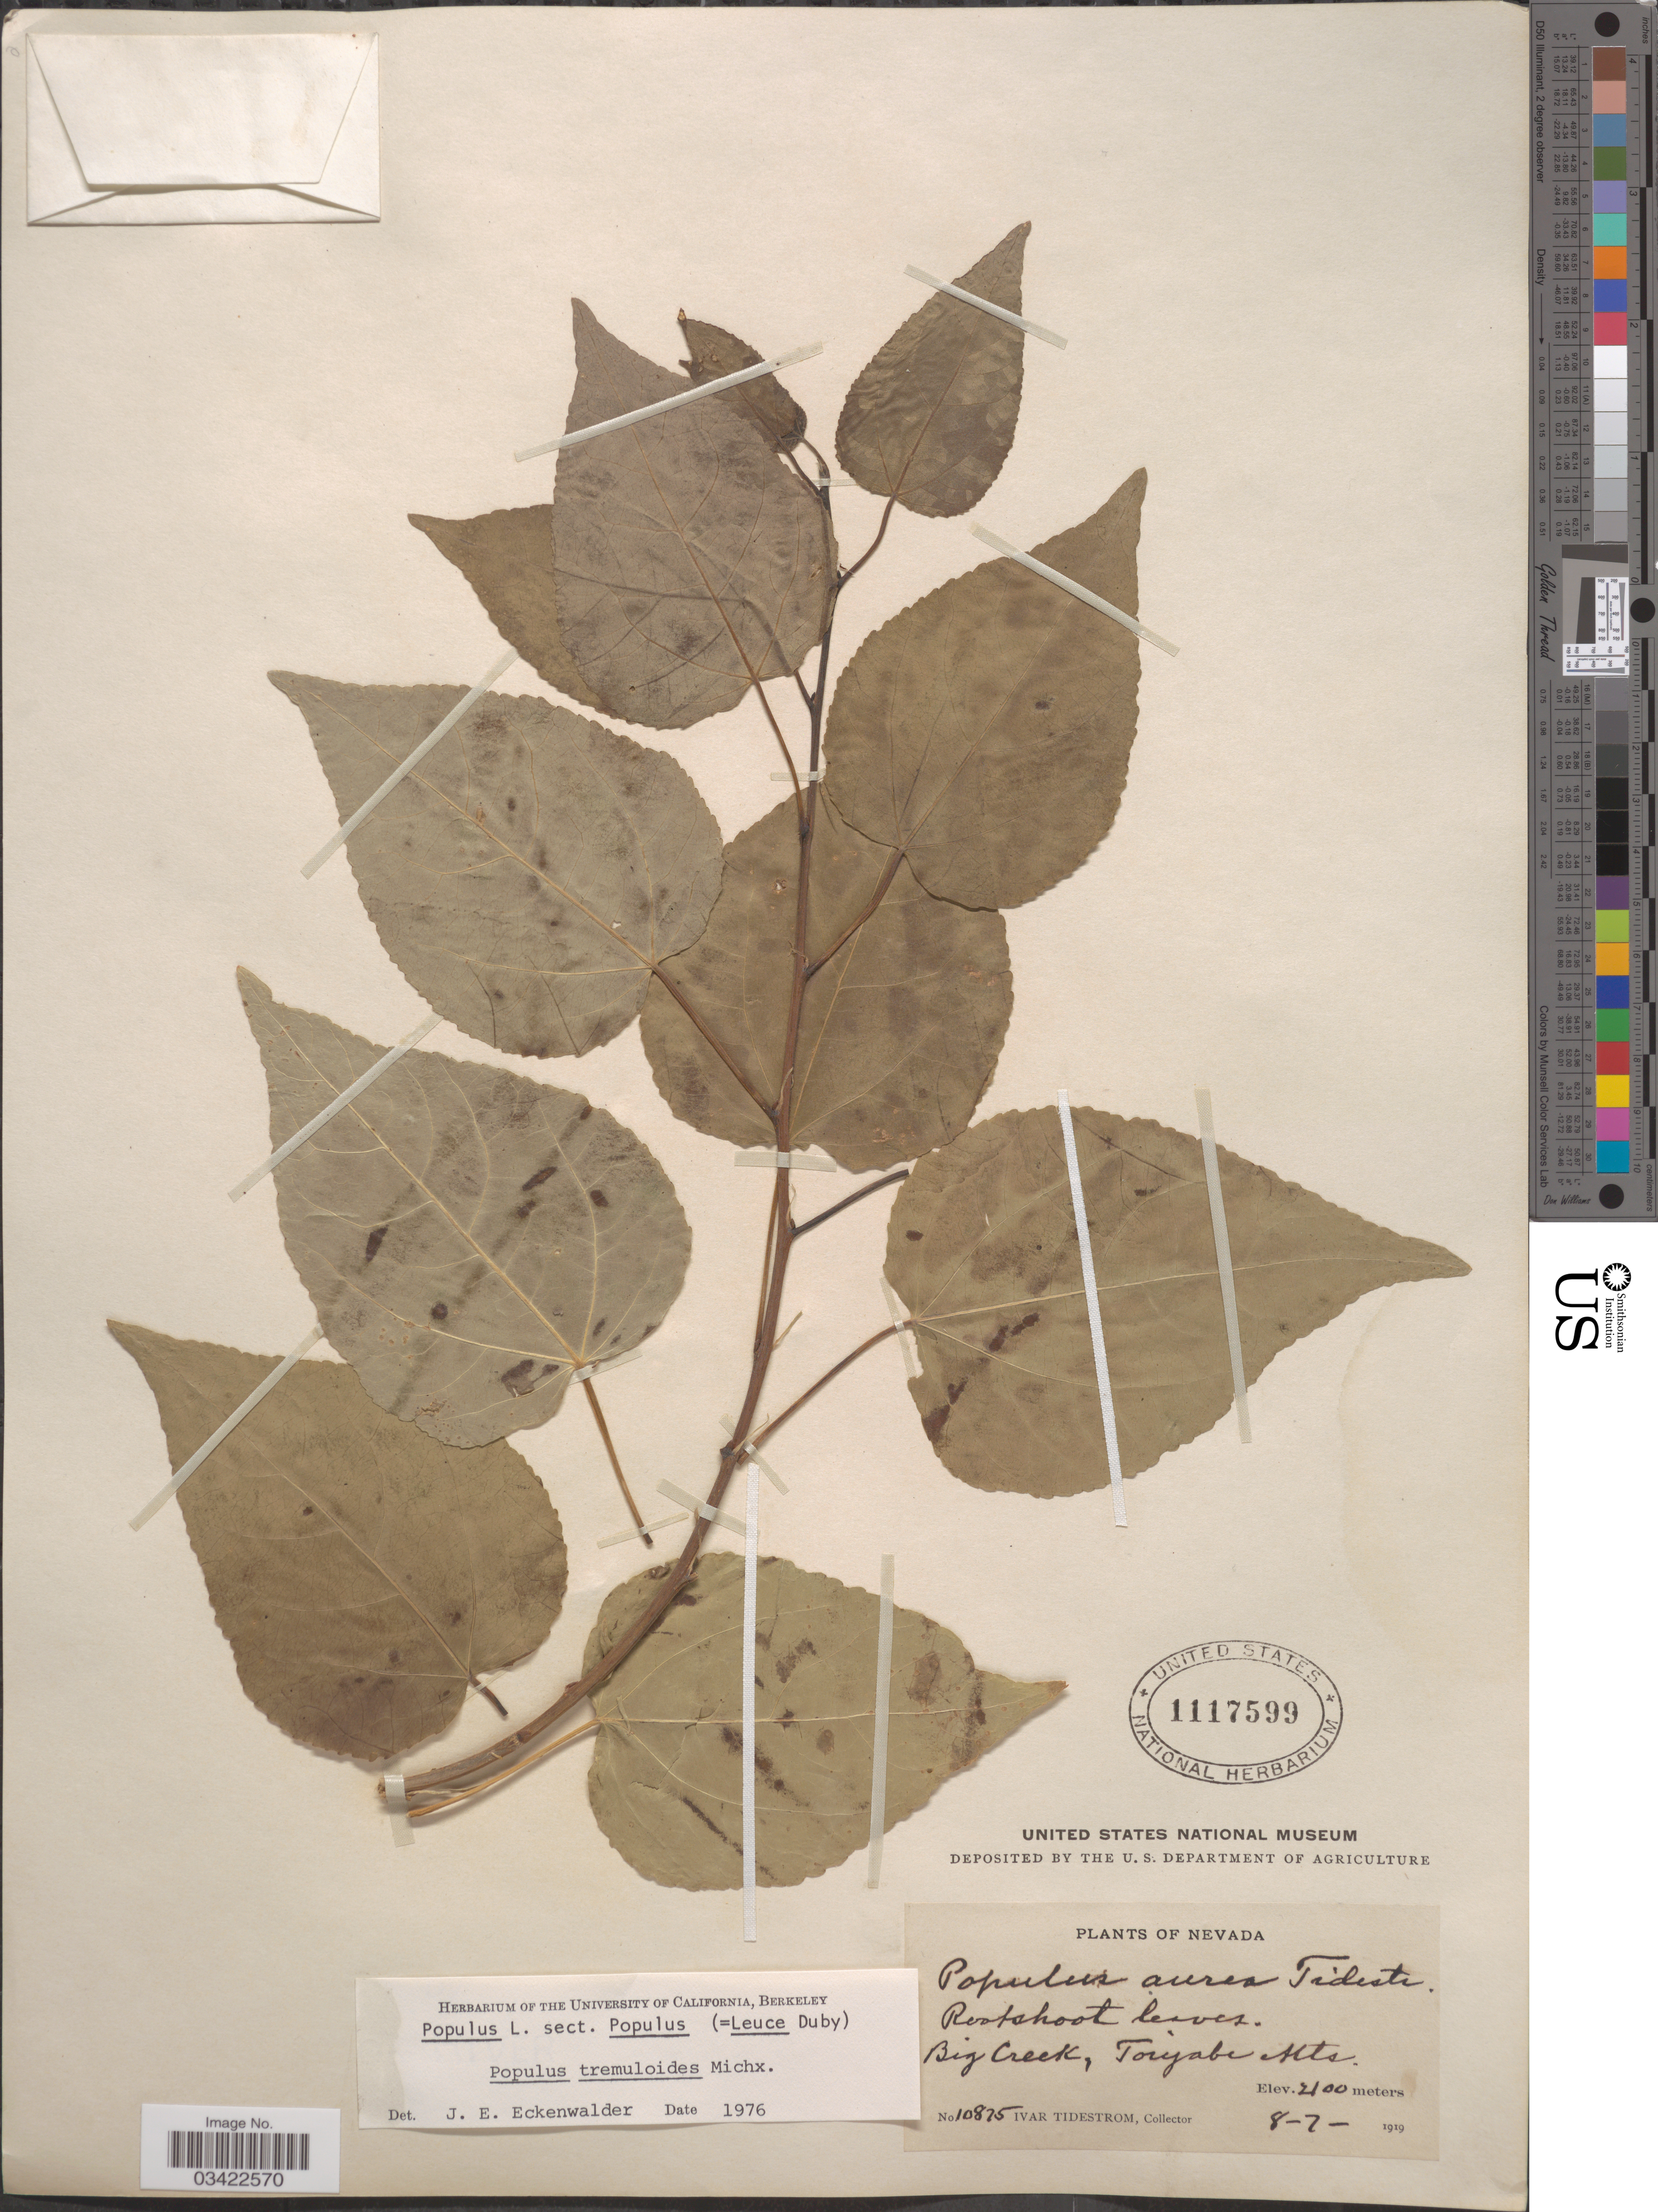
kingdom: Plantae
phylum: Tracheophyta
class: Magnoliopsida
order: Malpighiales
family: Salicaceae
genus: Populus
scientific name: Populus tremuloides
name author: Michx.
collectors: I. F. Tidestrom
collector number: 10875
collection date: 1919-08-07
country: United States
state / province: Nevada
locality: Big Creek, Toiyabe Mts.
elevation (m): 2100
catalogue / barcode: US 1117599